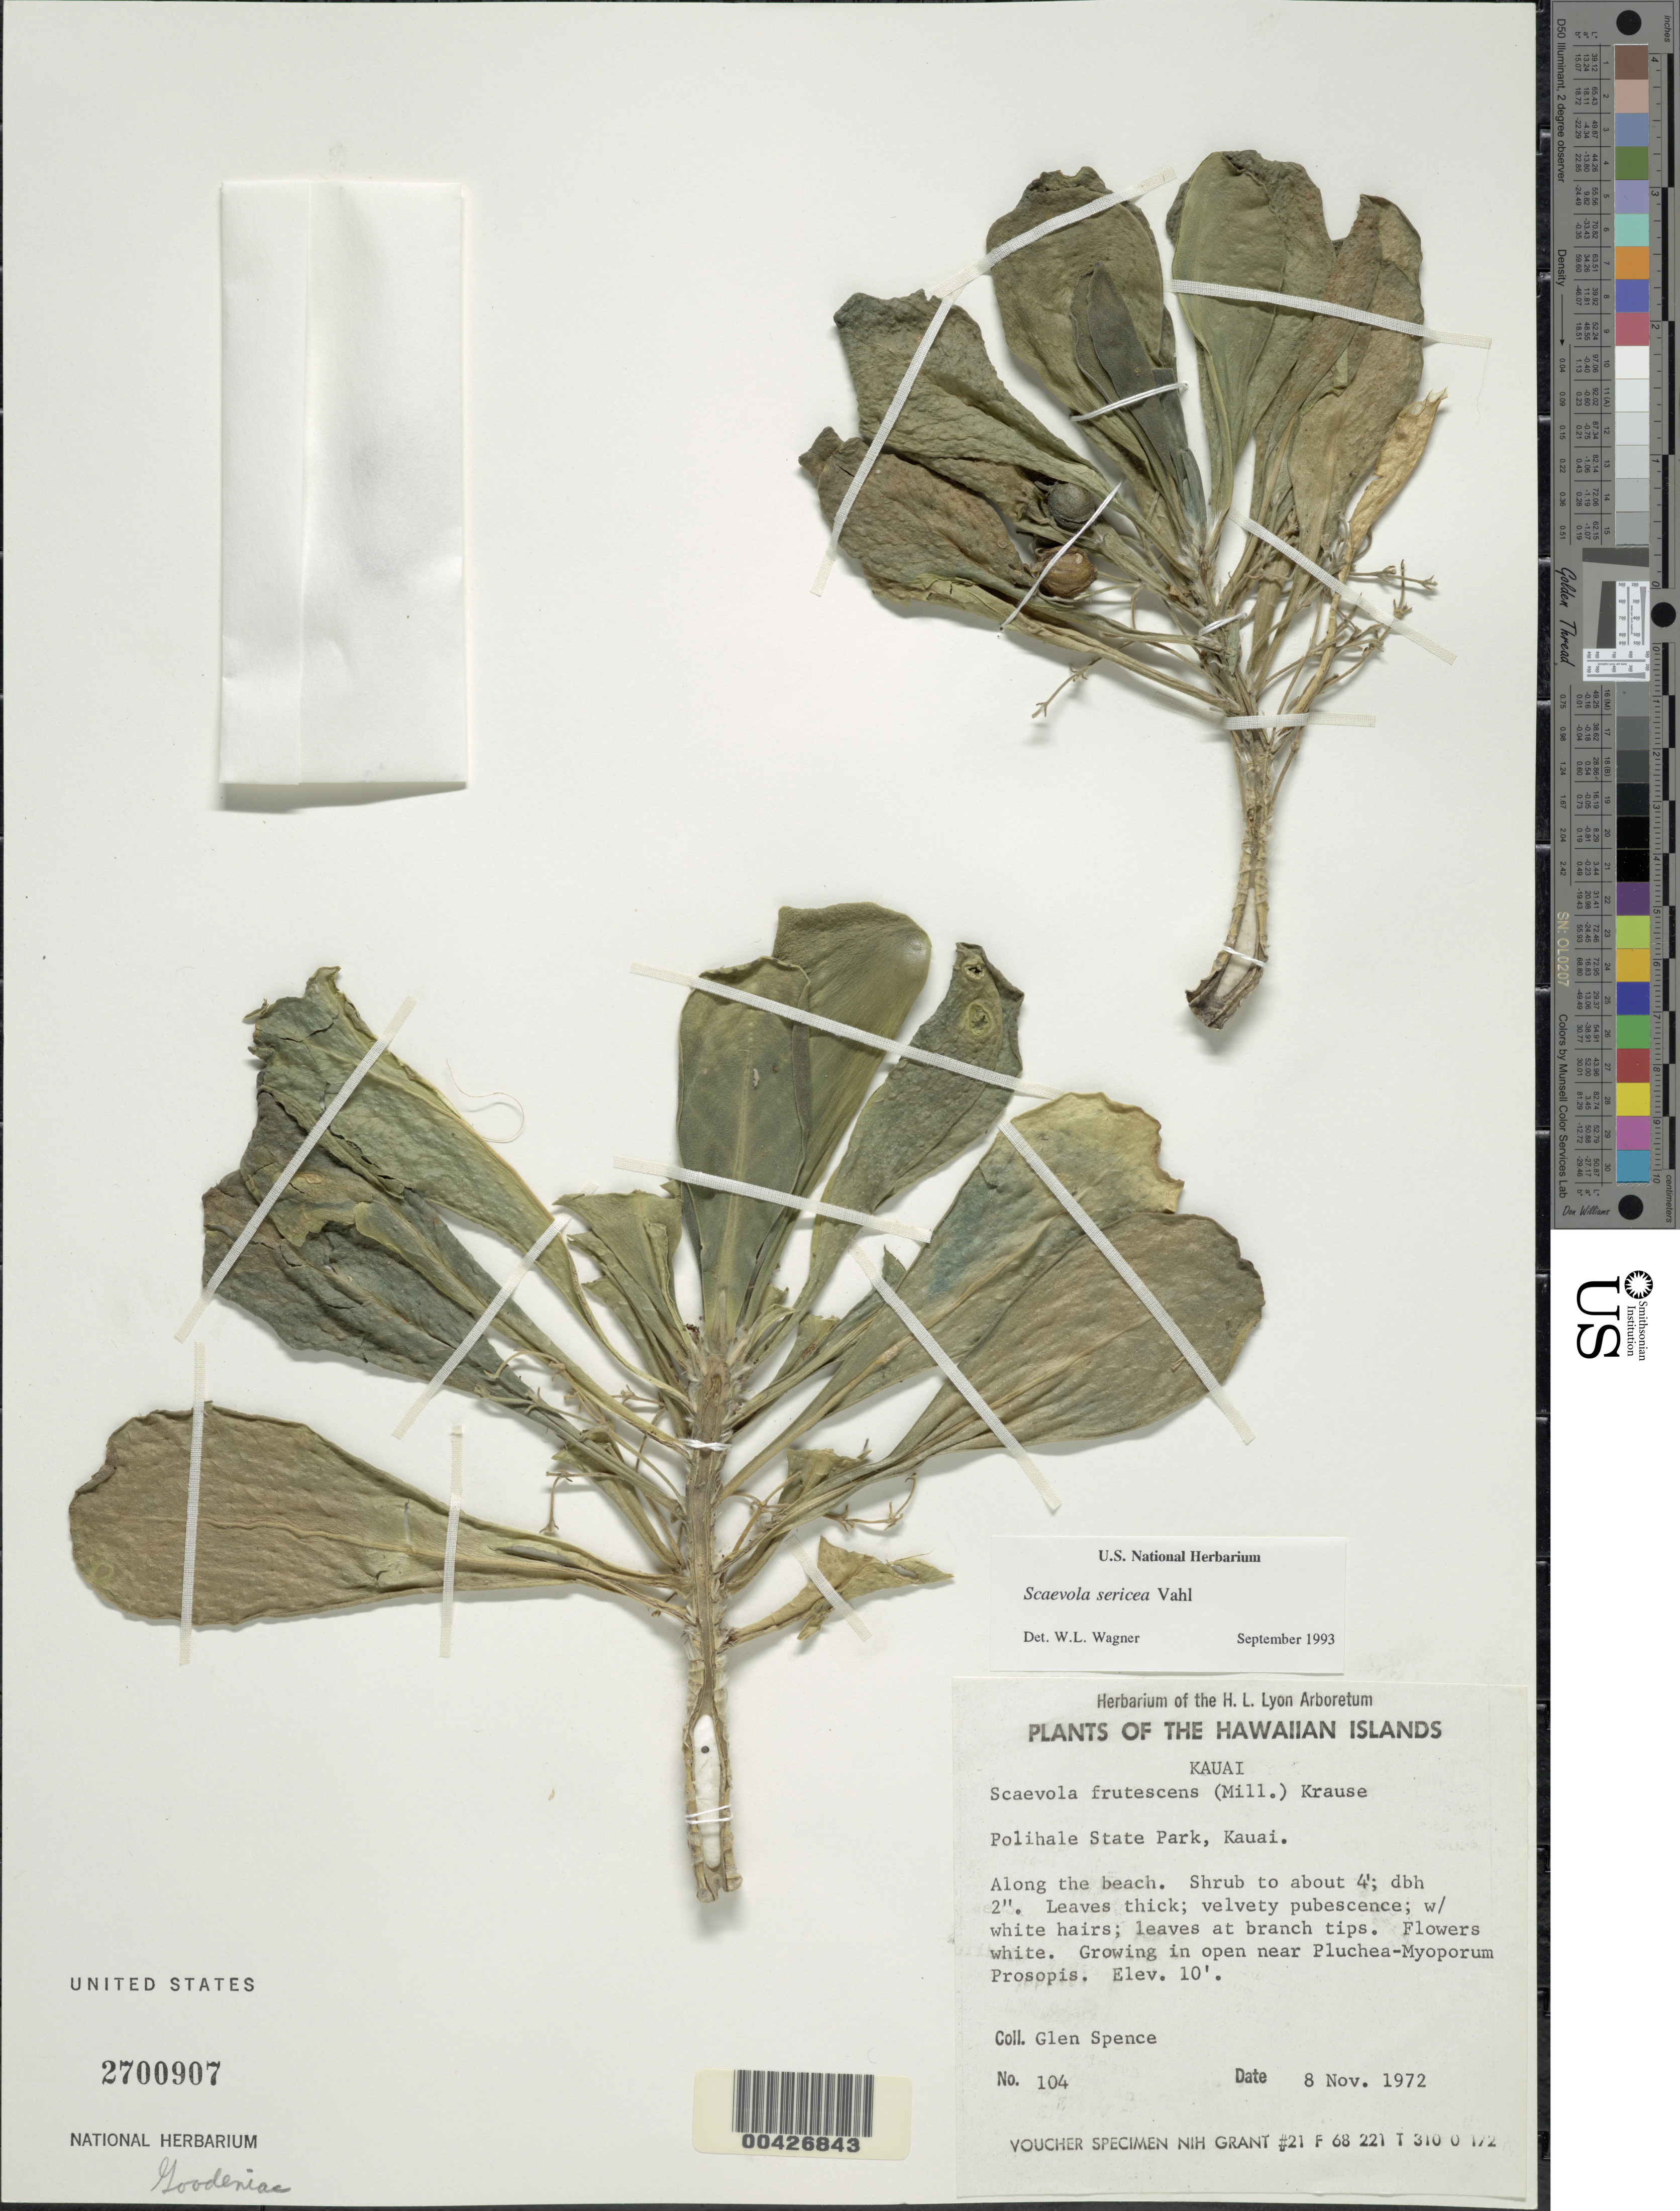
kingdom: Plantae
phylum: Tracheophyta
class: Magnoliopsida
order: Asterales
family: Goodeniaceae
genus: Scaevola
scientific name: Scaevola taccada var. taccada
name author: (Gaertn.) Roxb.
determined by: Wagner, W. L., (BOT), Smithsonian Institution - National Museum of Natural History (UNITED STATES)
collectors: G. Spence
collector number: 104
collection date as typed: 8 Nov 1972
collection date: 1972-11-08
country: United States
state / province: Hawaii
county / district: Kauai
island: Kaua'i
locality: Polihale State Park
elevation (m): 3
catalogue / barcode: US 2700907